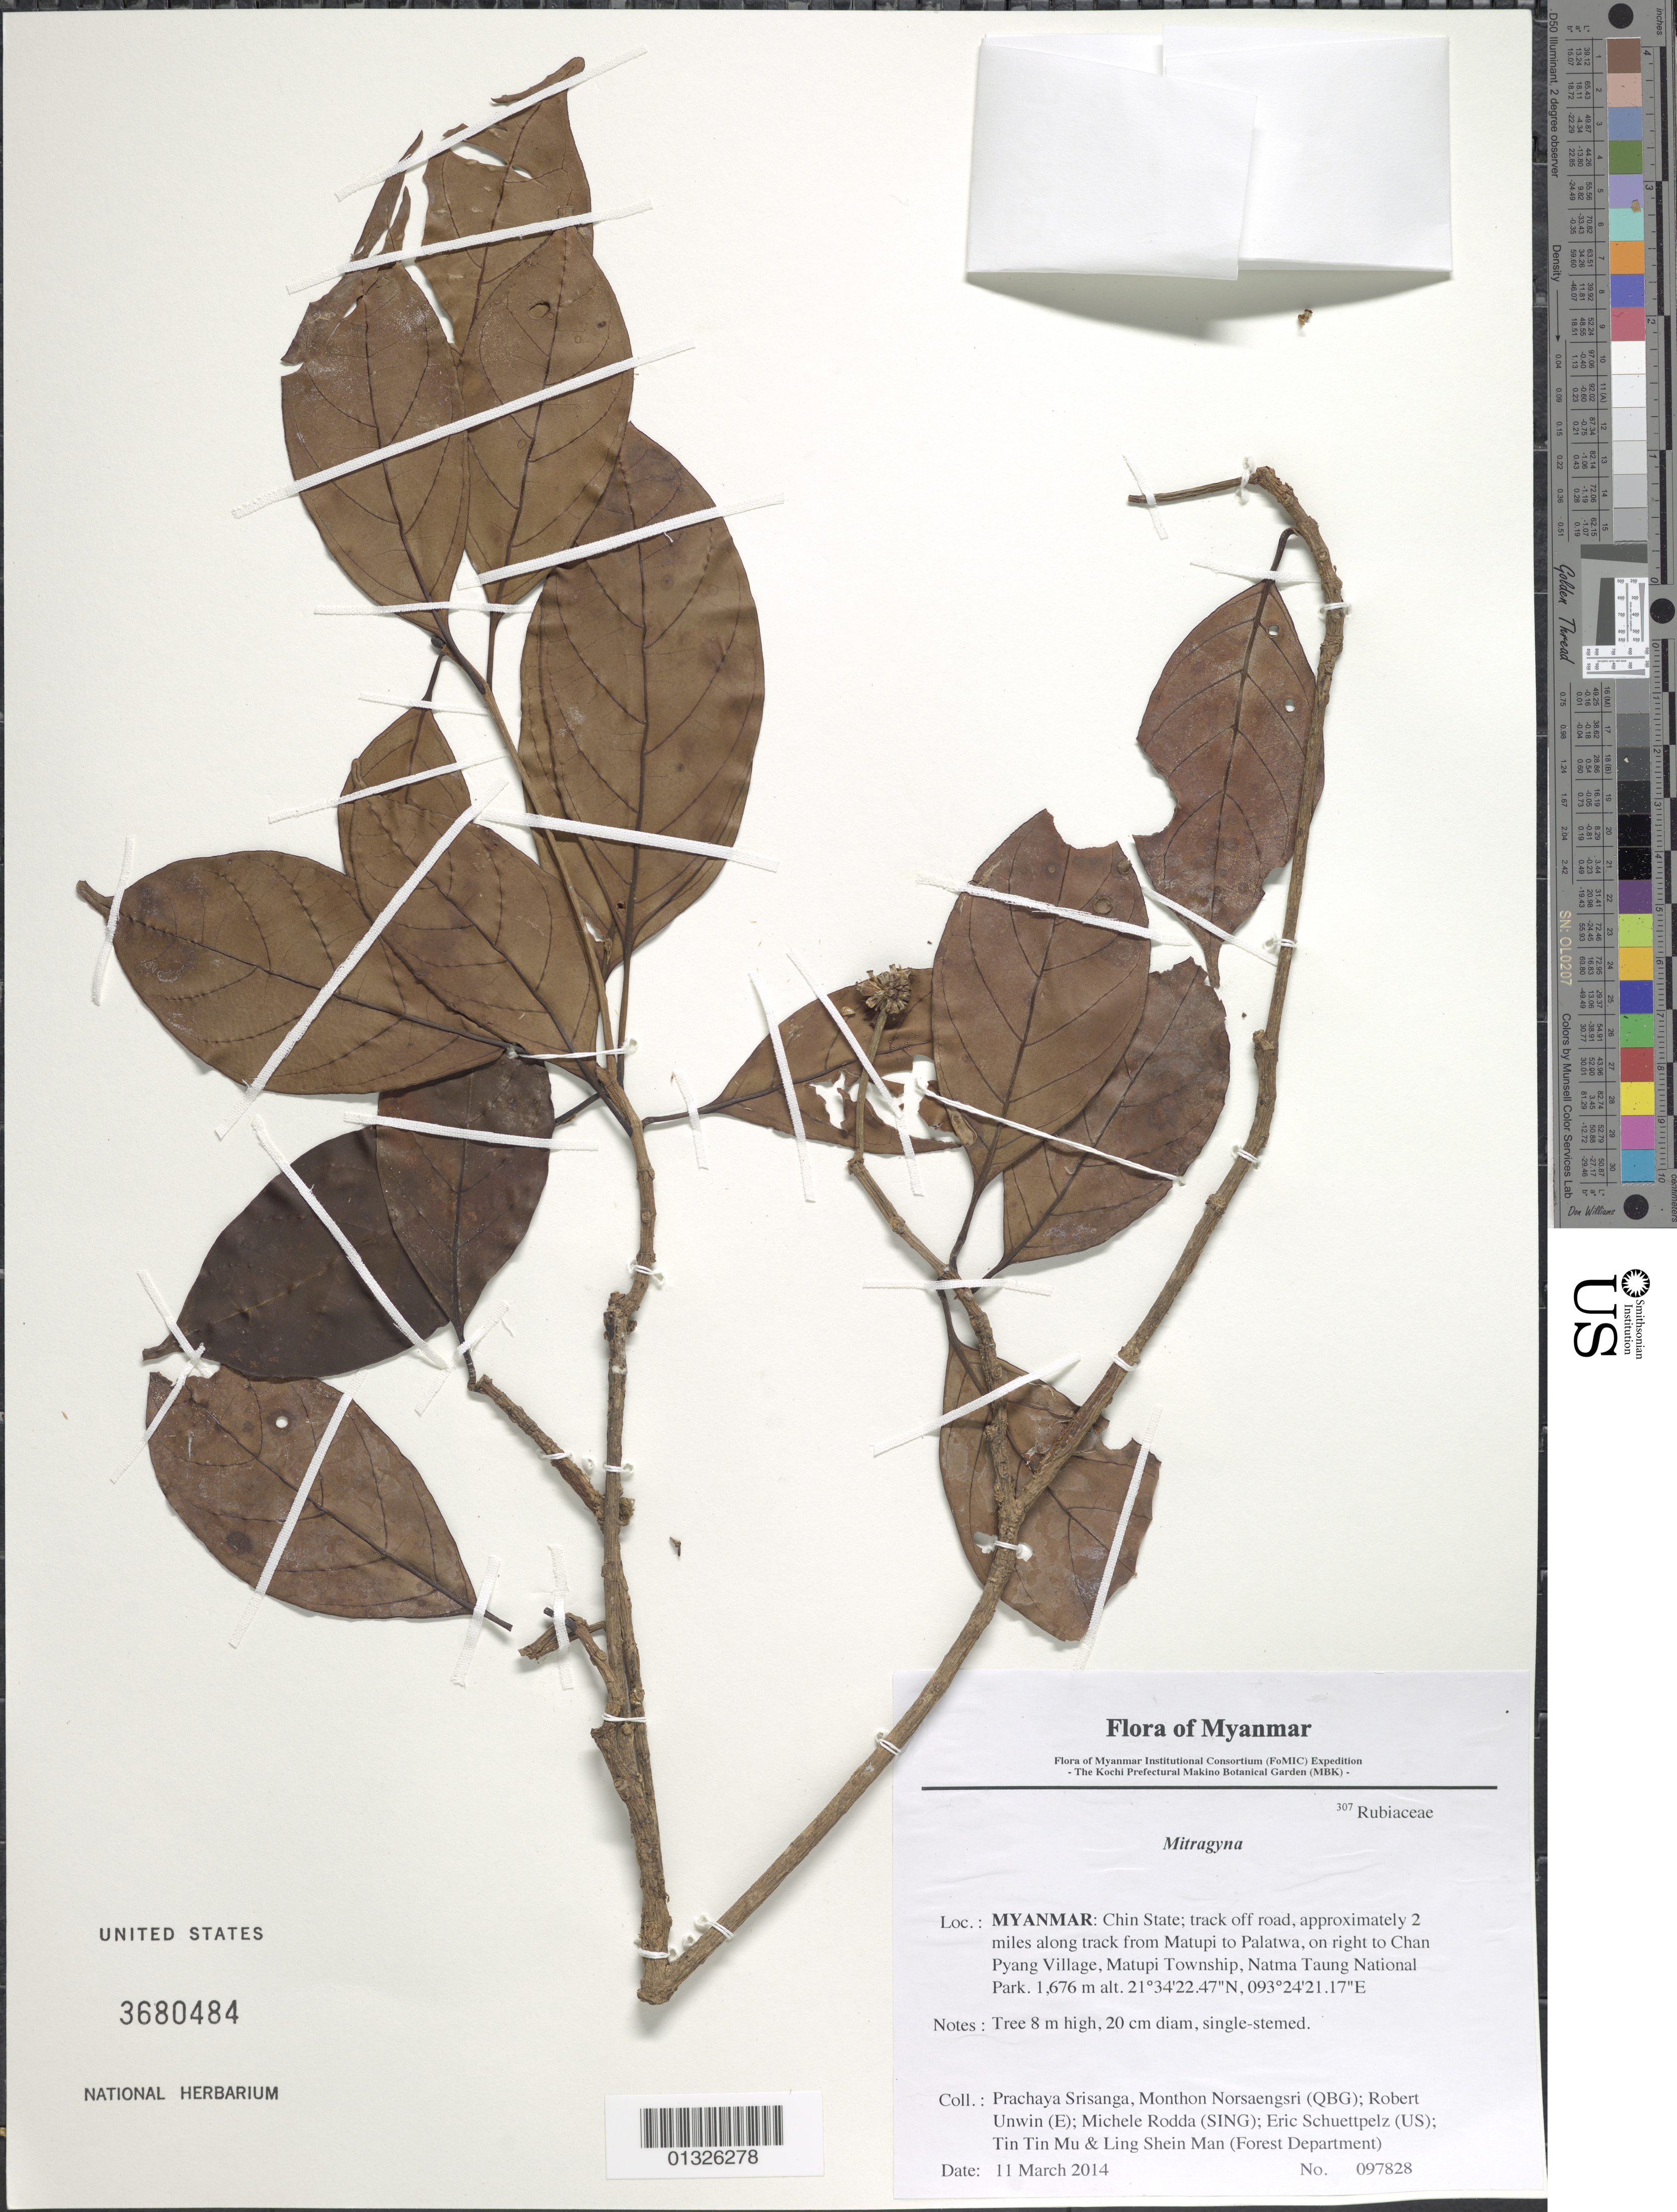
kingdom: Plantae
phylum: Tracheophyta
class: Magnoliopsida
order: Gentianales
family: Rubiaceae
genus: Mitragyna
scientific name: Mitragyna sp.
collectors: P. Srisanga, M. Norsaengsri, R. Unwin, M. Rodda, E. Schuettpelz, Tin Tin Mu & Ling Shein Man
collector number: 97828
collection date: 2014-03-11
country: Myanmar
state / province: Chin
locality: Track off road, approximately 2 miles along track from Matupi to Palatwa, on right to Chan Pyang Village, Matupi Township, Natma Taung National Park.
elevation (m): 1676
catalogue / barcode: US 3680484